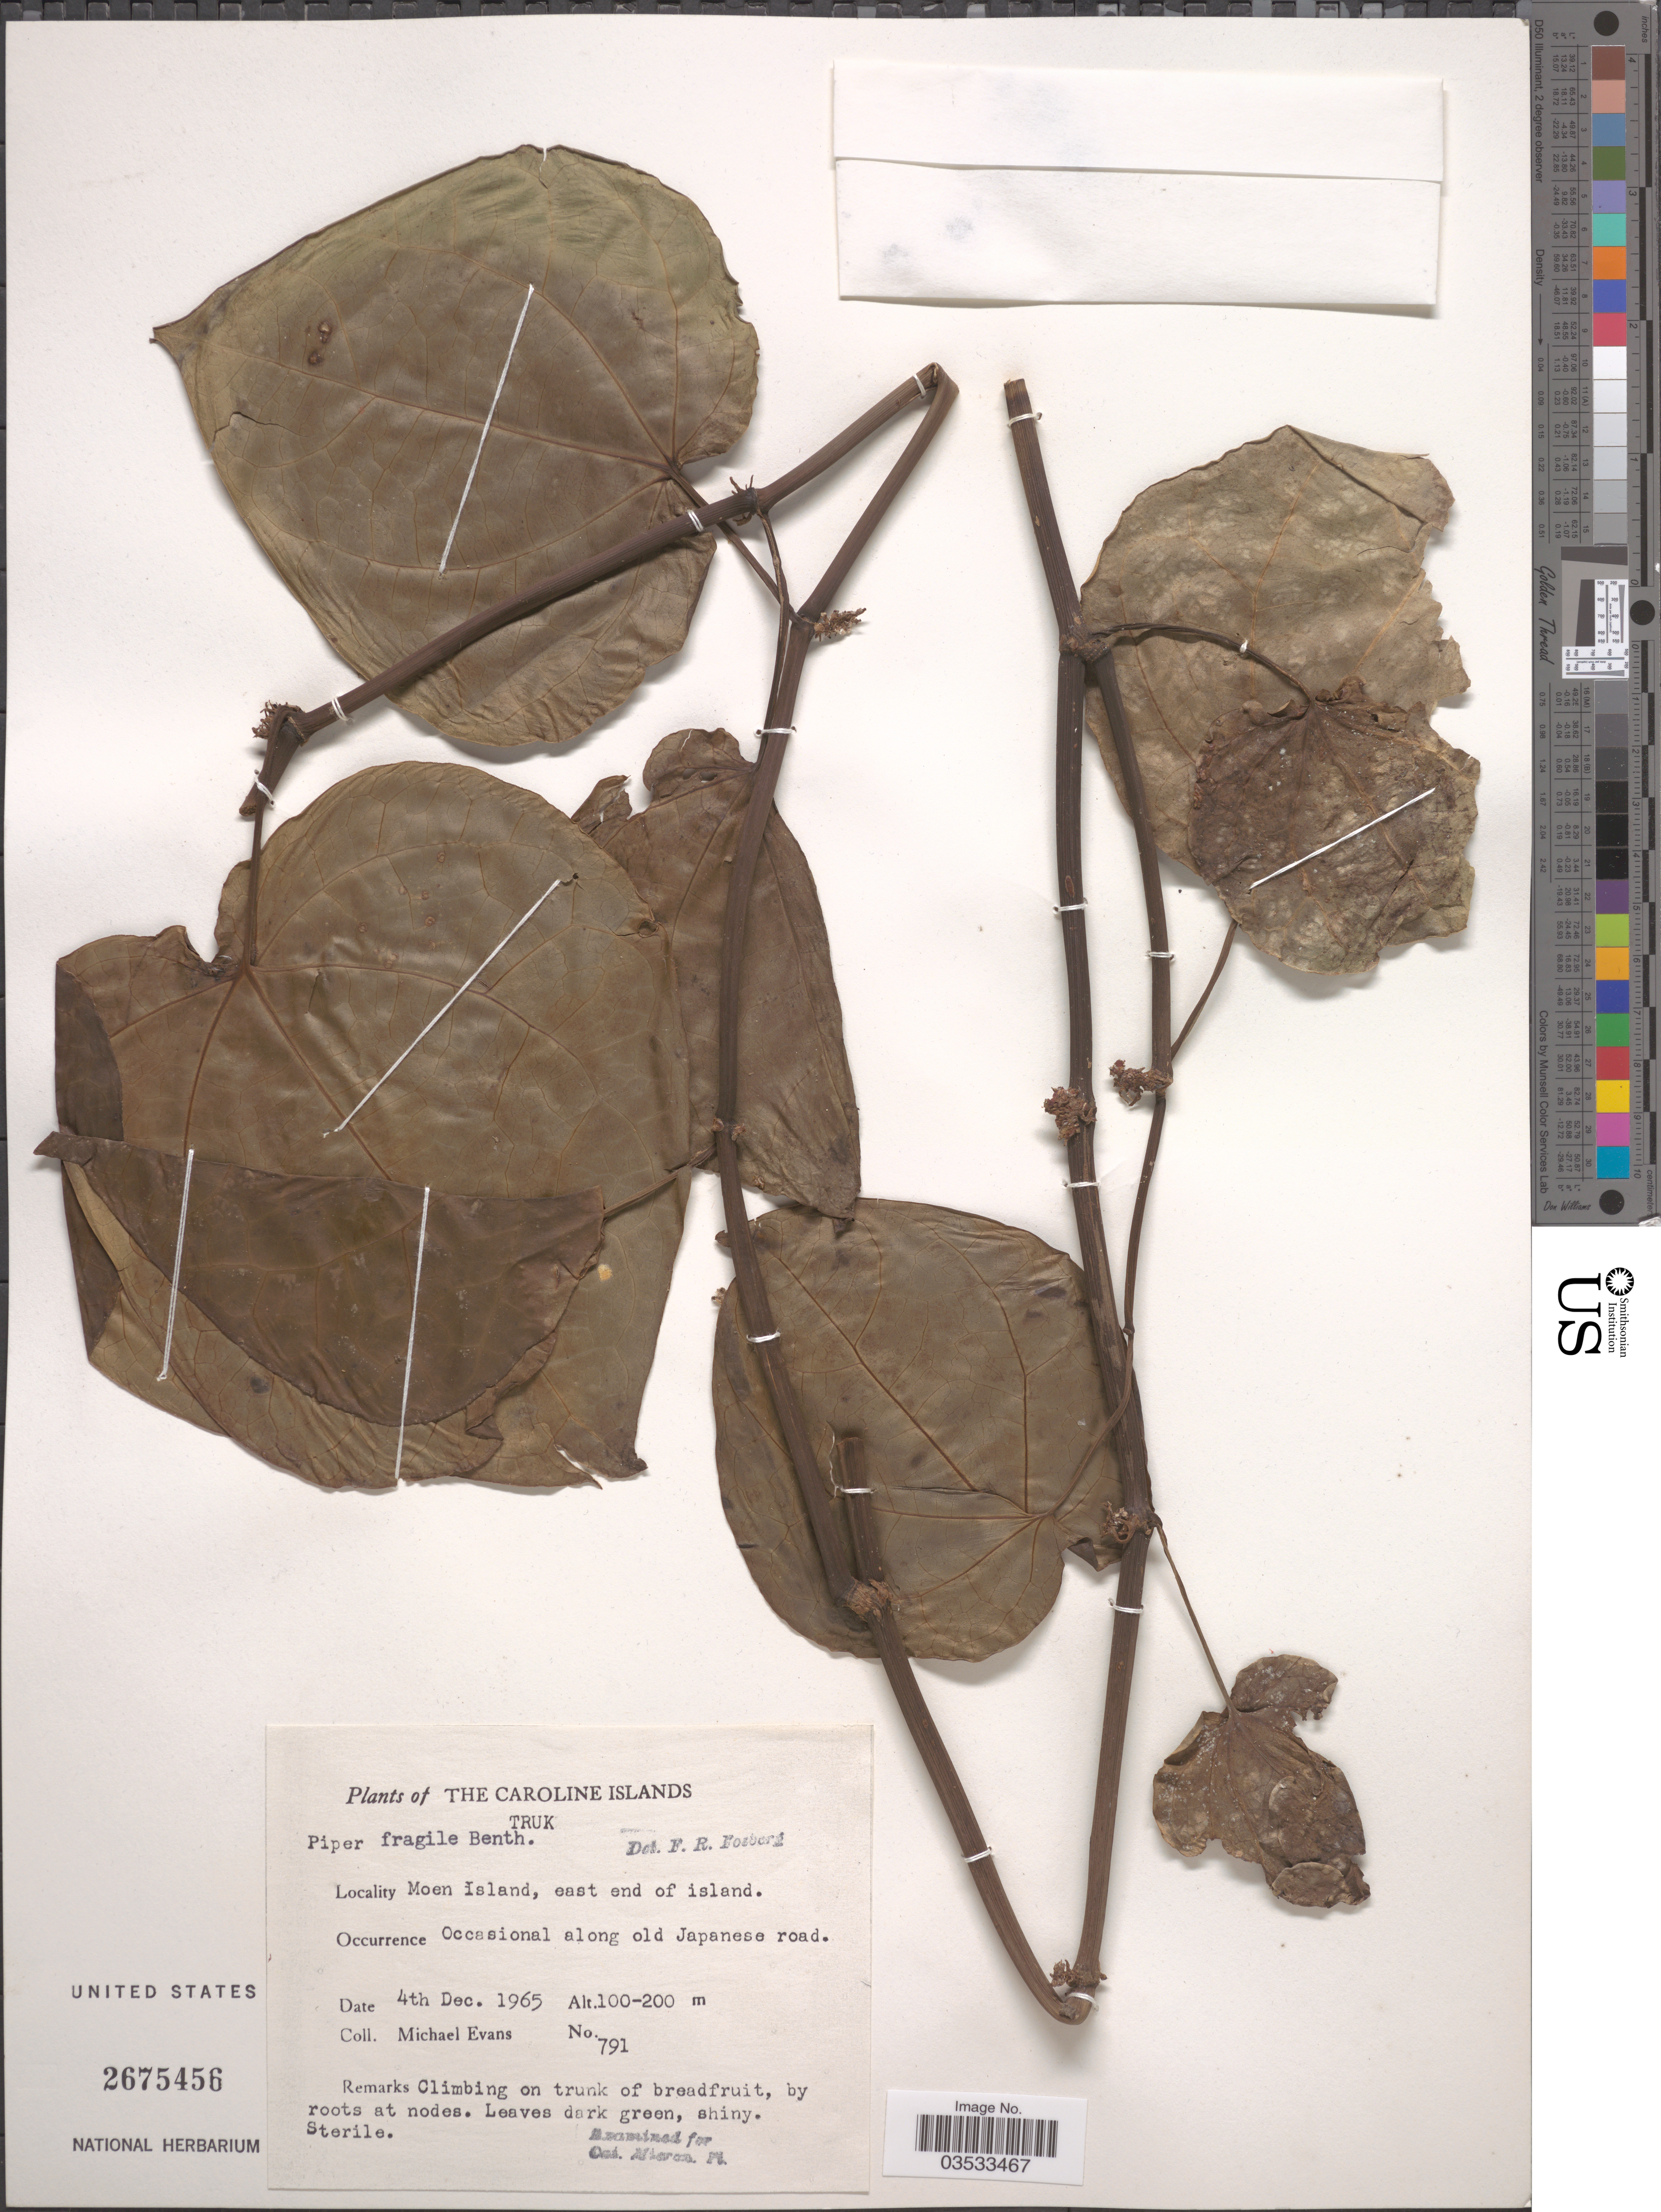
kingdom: Plantae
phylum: Tracheophyta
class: Magnoliopsida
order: Piperales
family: Piperaceae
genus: Piper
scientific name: Piper fragile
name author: Benth.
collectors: M. Evans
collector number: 791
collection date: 1965-12-04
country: Micronesia, Federated States of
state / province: Truk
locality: The Caroline Islands. Moen Island, east end of island. Along old Japanese road.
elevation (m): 100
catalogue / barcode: US 2675456